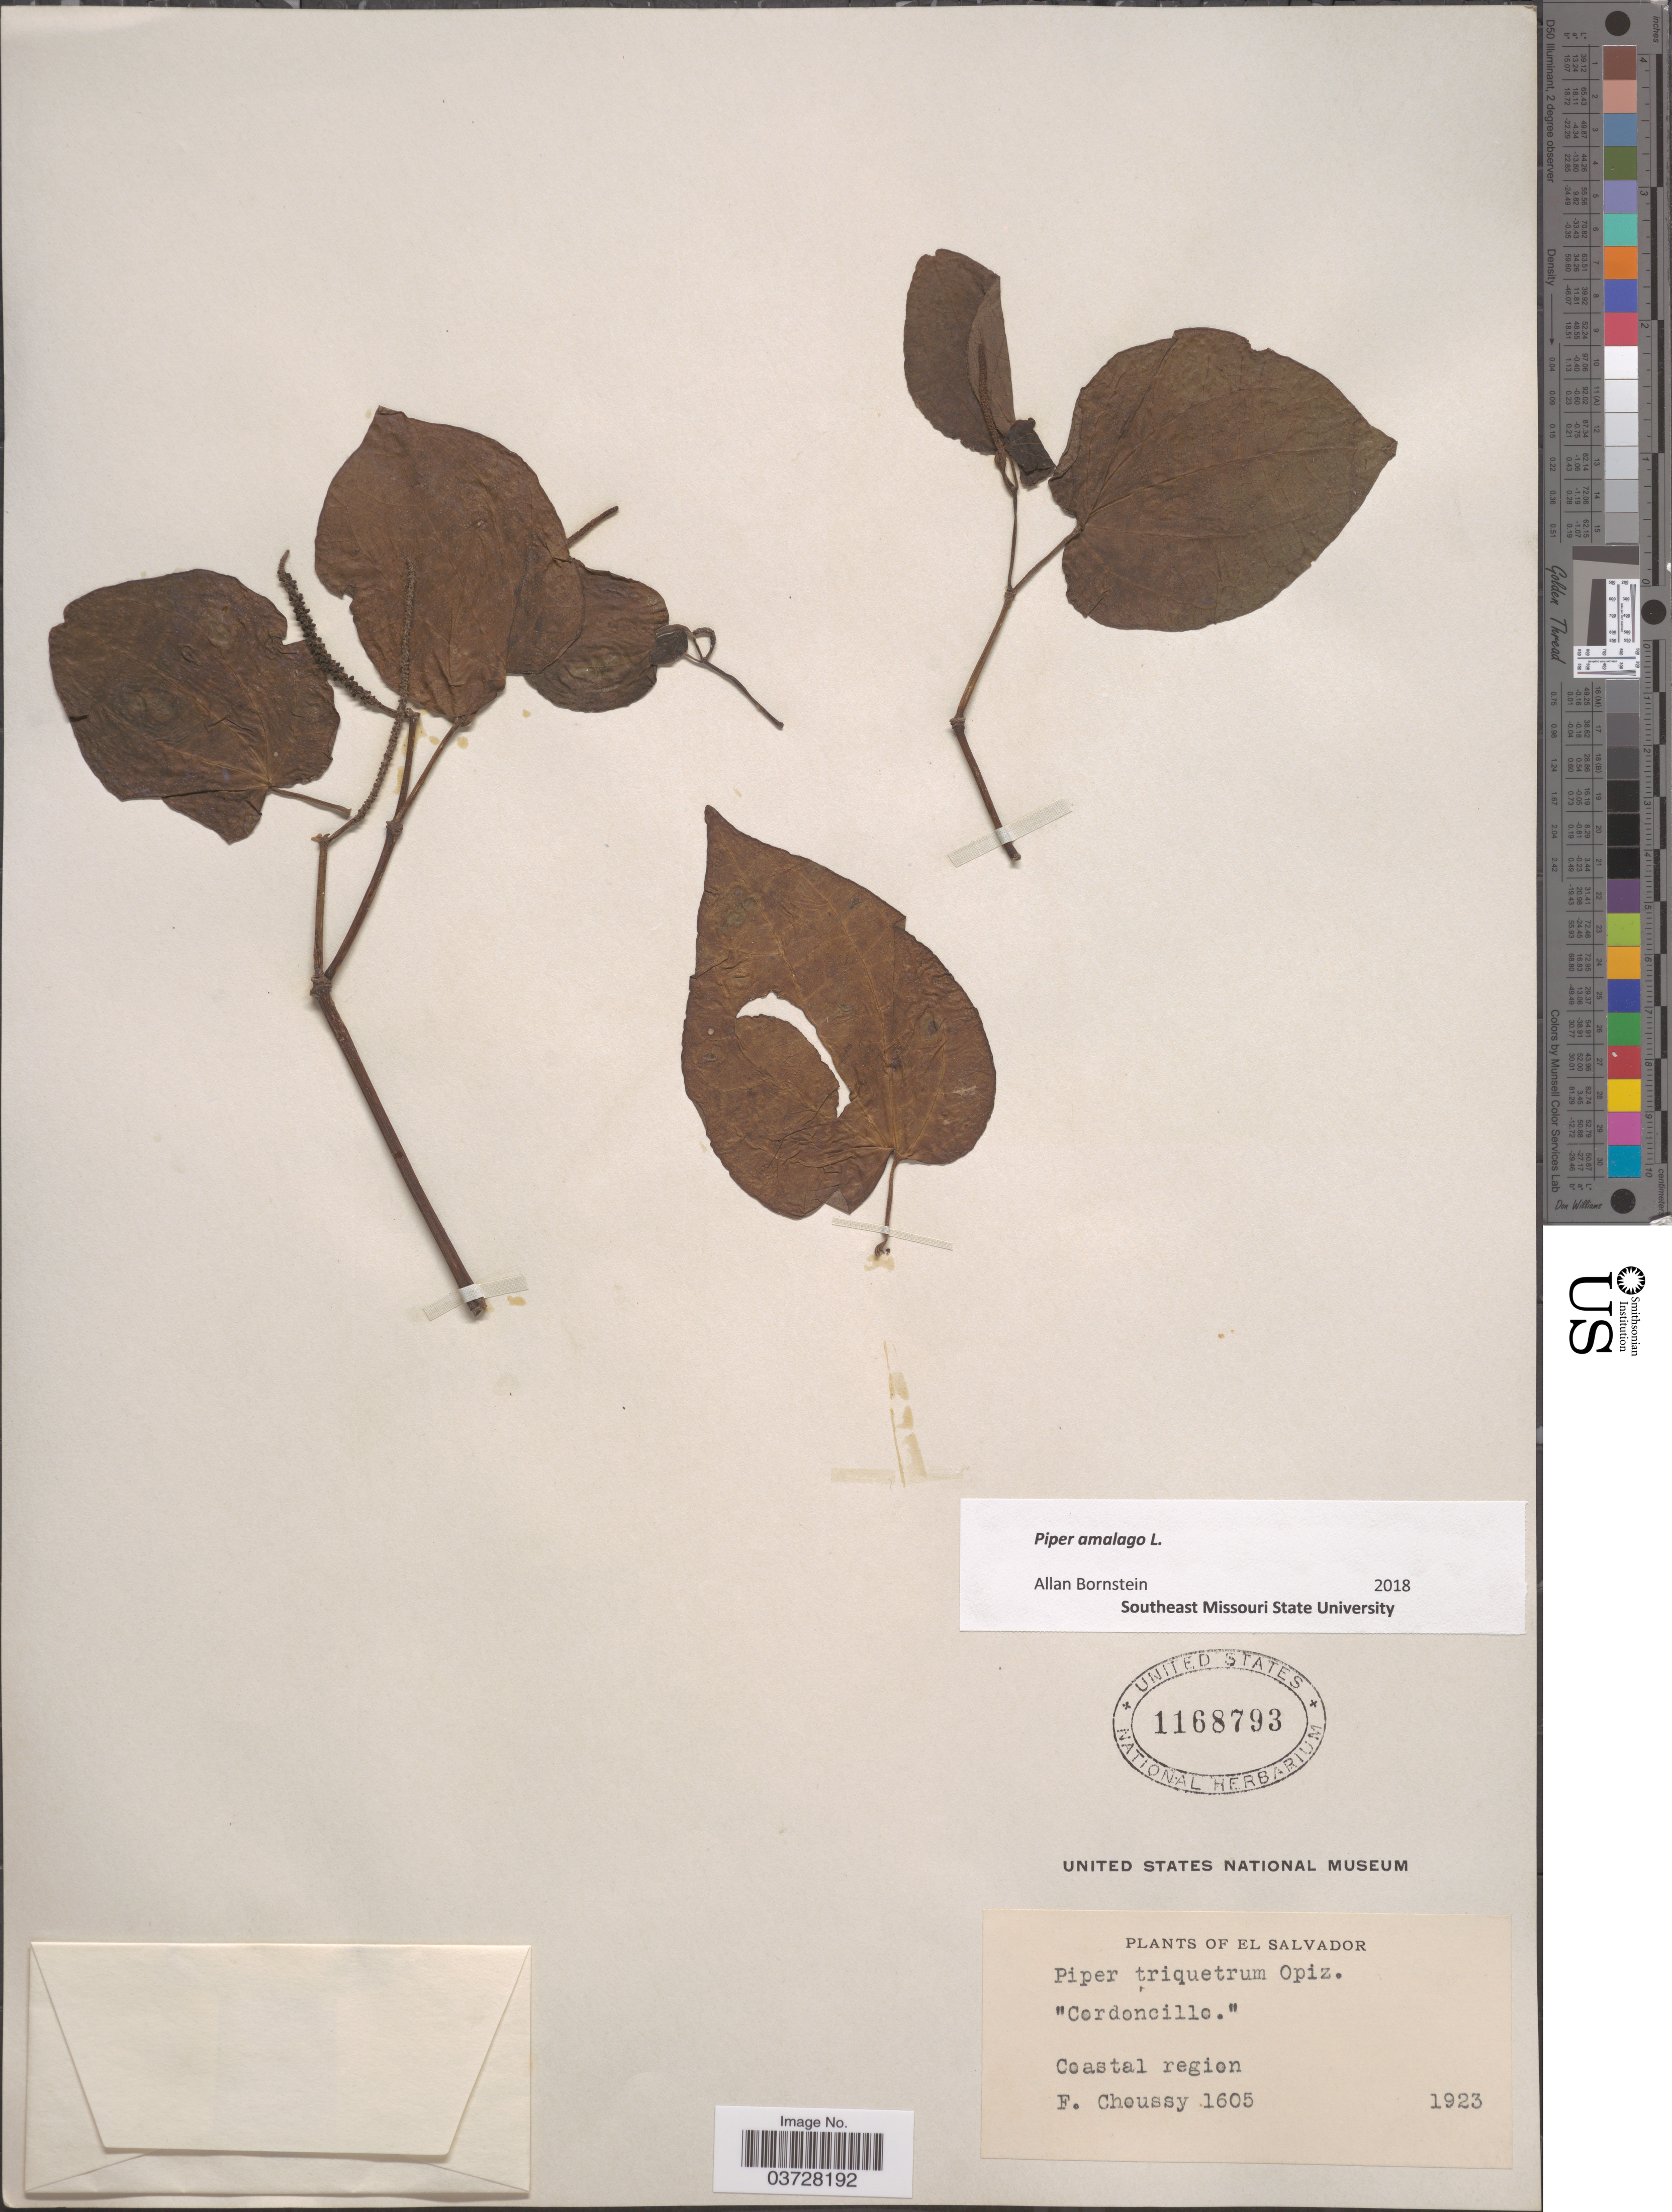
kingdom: Plantae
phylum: Tracheophyta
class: Magnoliopsida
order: Piperales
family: Piperaceae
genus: Piper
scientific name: Piper amalago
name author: L.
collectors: F. Choussy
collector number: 1605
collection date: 1923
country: El Salvador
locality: Coastal region.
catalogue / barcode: US 1168793